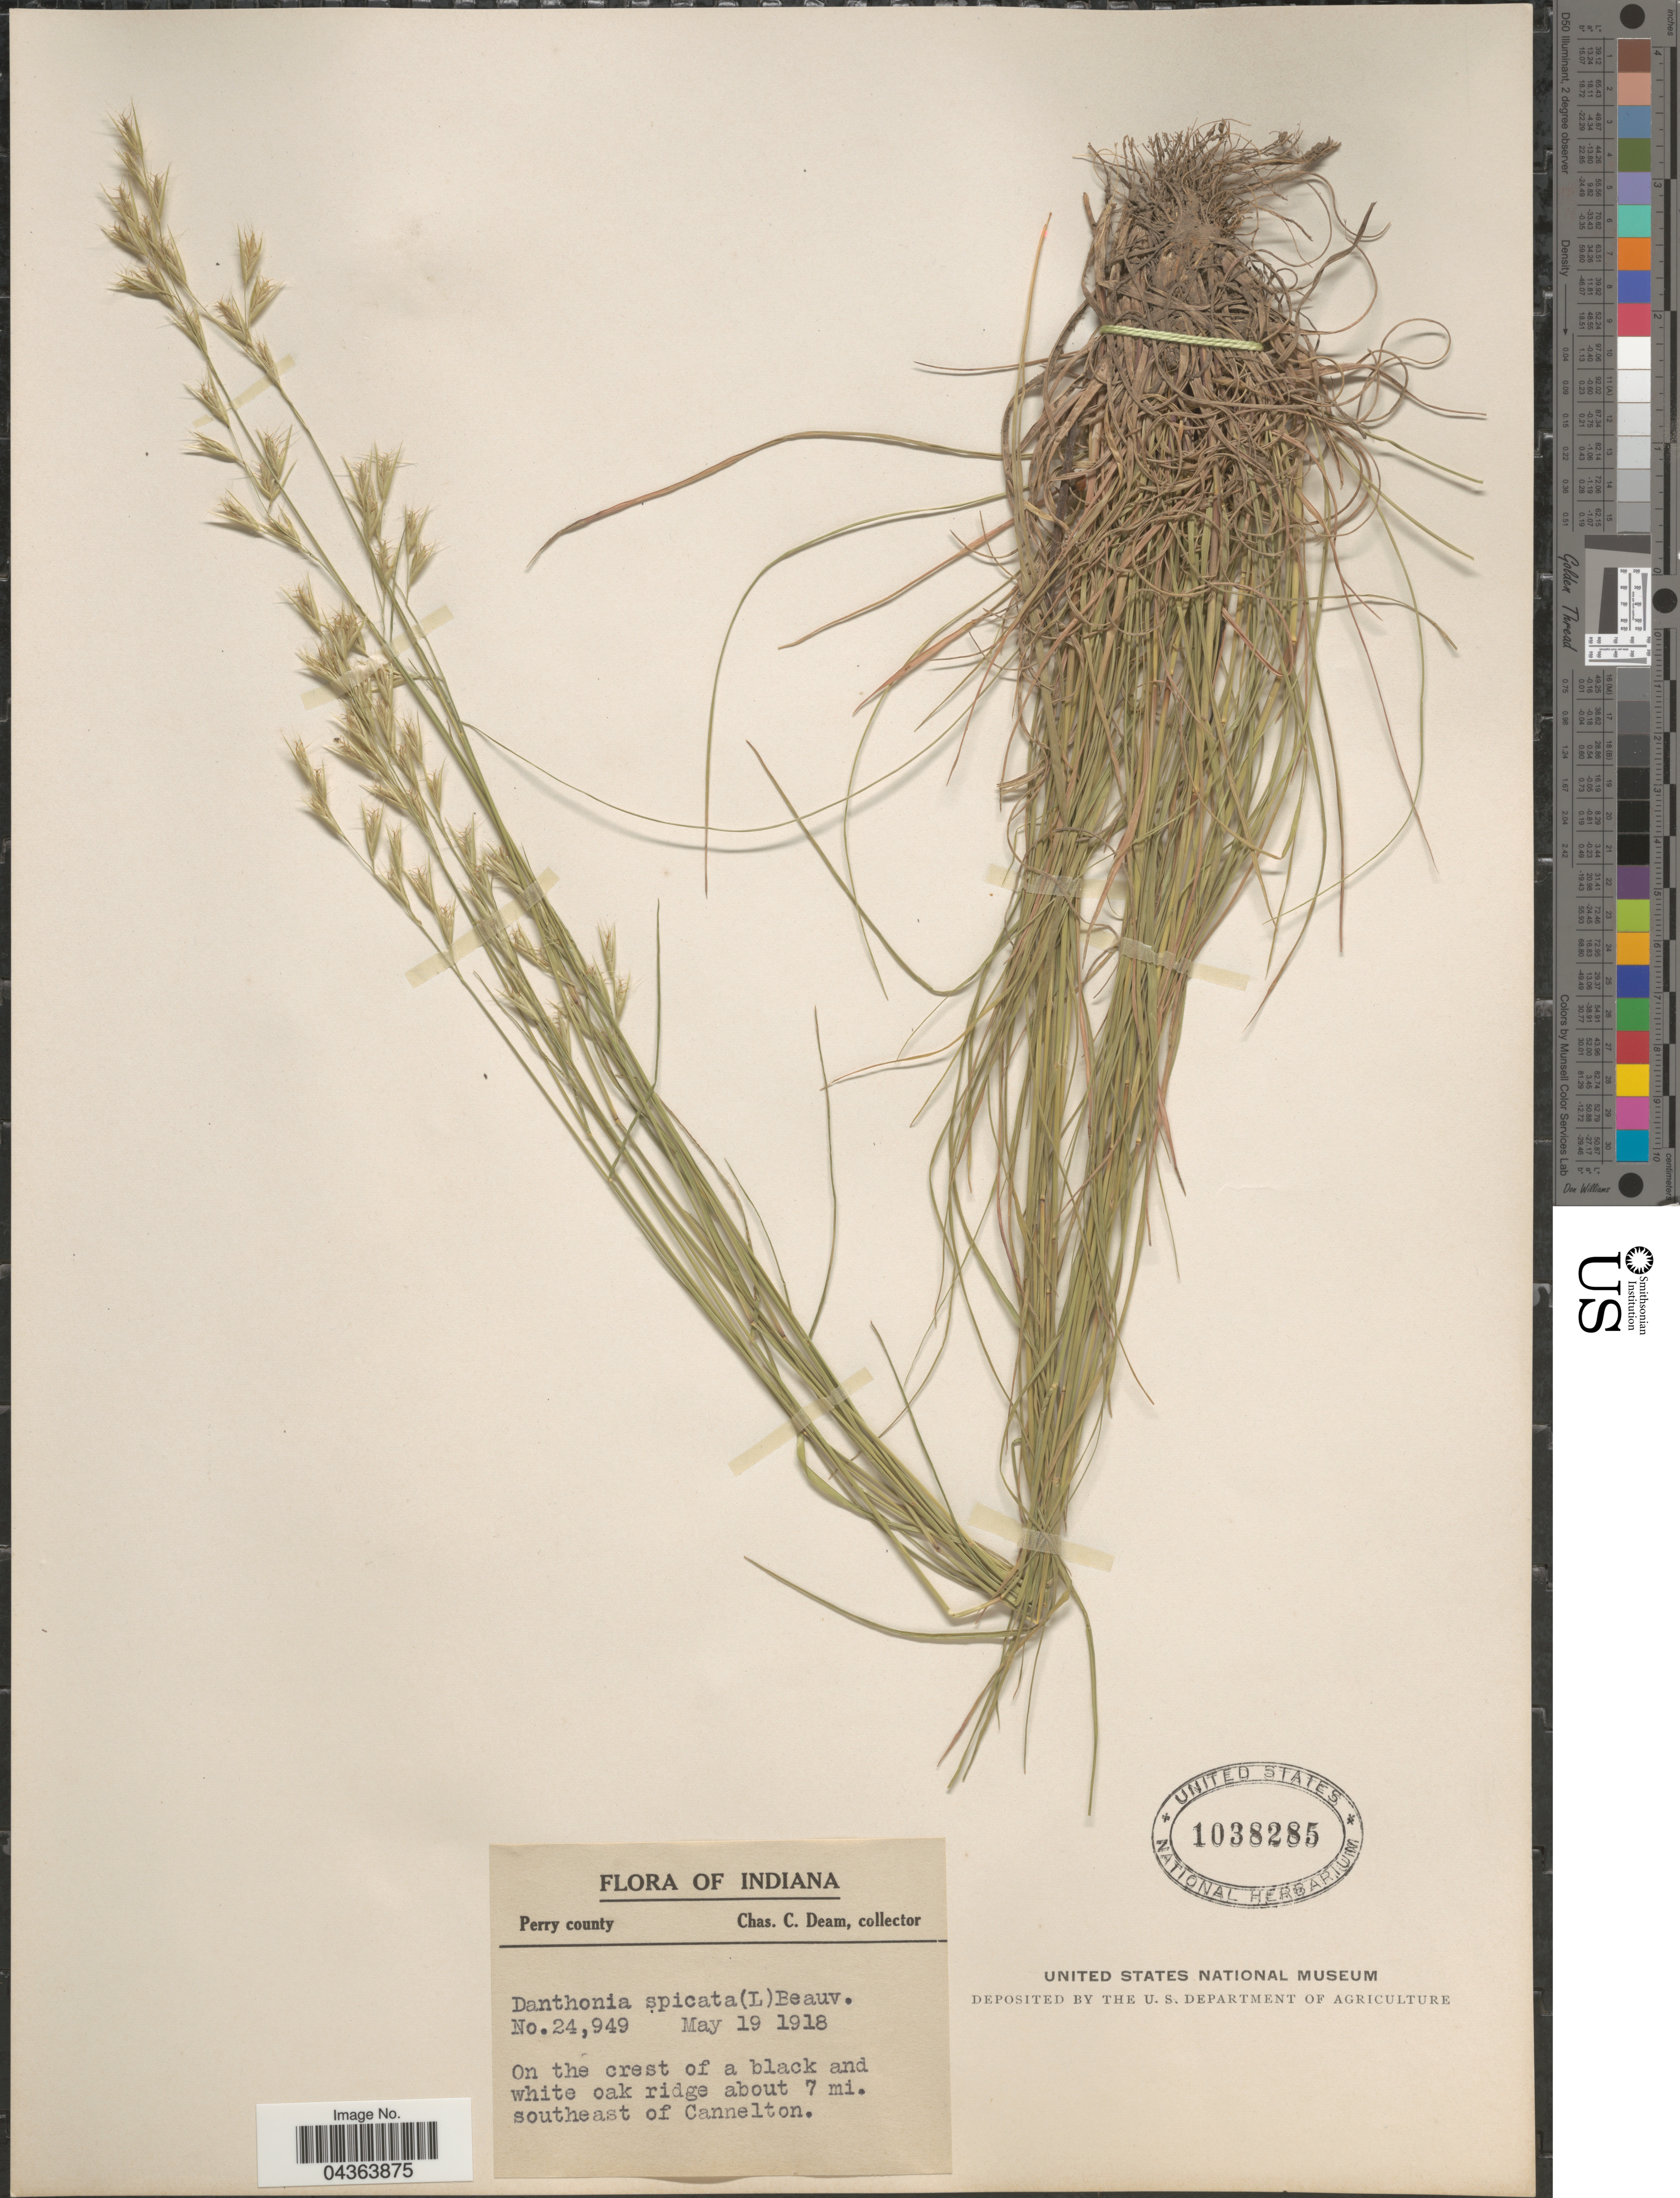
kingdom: Plantae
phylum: Tracheophyta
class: Liliopsida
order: Poales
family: Poaceae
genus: Danthonia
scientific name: Danthonia spicata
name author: (L.) P. Beauv. ex Roem. & Schult.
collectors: C. C. Deam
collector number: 24949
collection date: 1918-05-19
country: United States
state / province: Indiana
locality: Perry county. On the crest of a black and white oak ridge about 7 mi. southeast of Cannelton.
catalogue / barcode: US 1038285